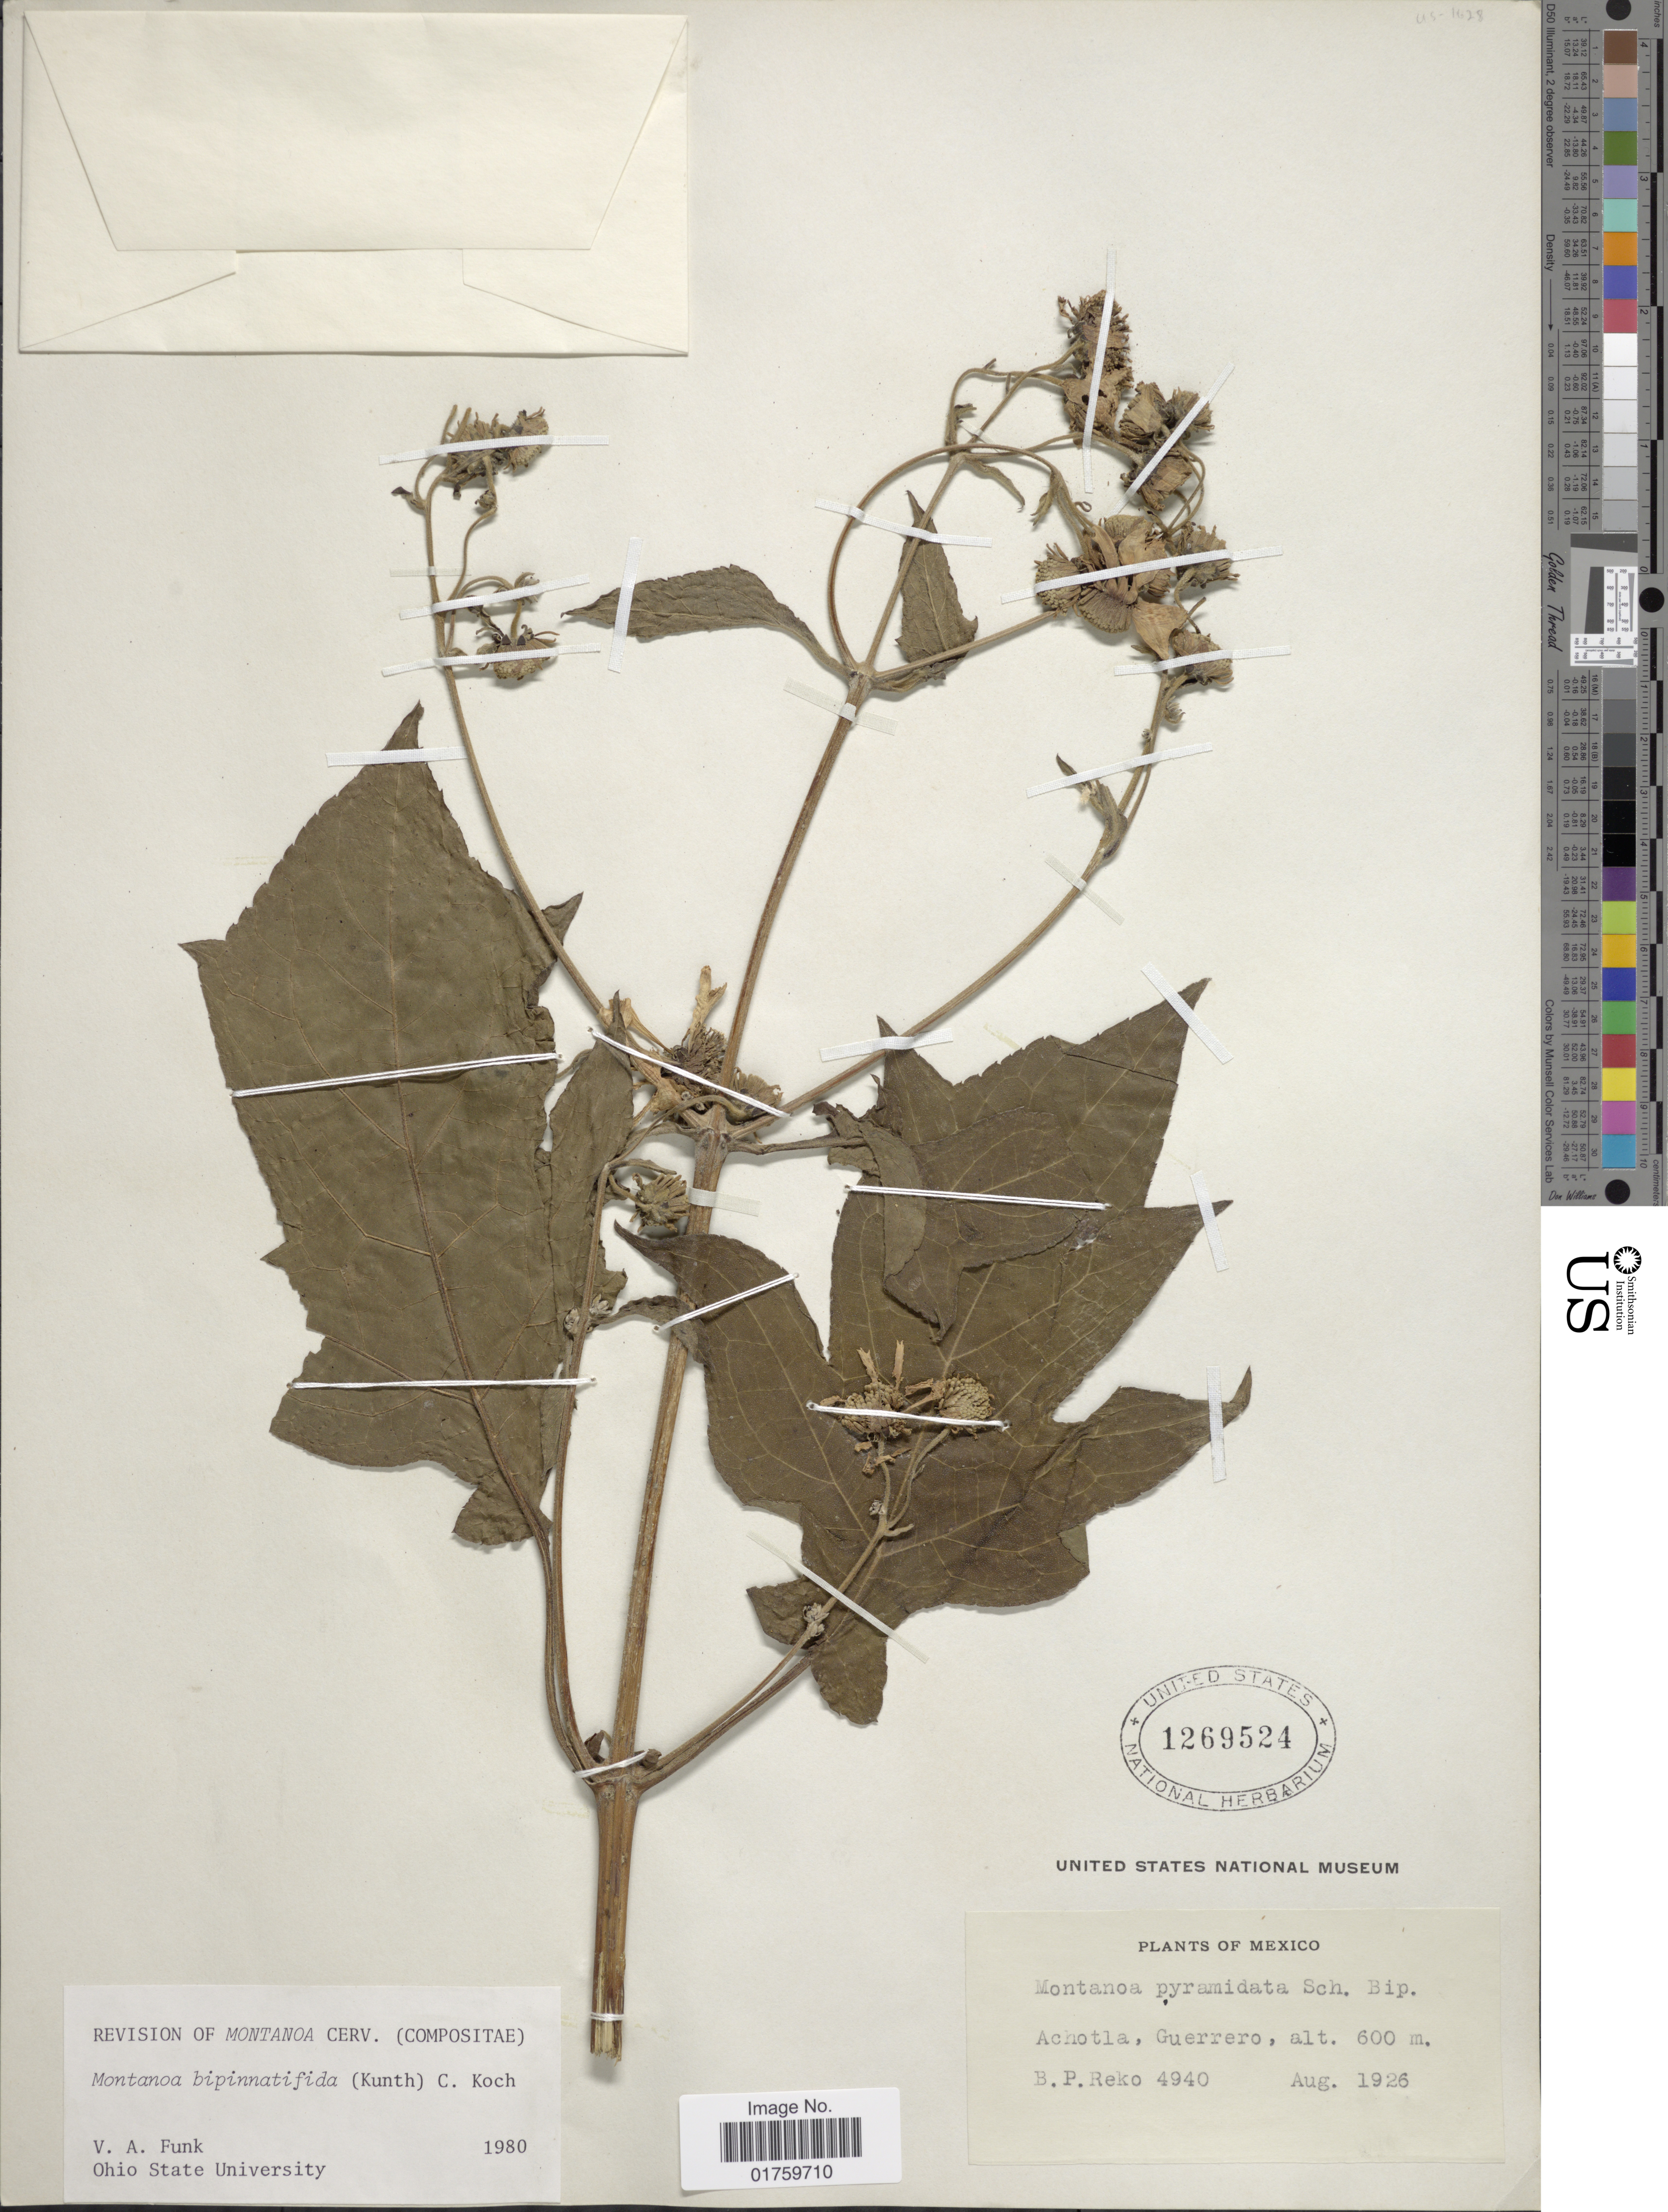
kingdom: Plantae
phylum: Tracheophyta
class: Magnoliopsida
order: Asterales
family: Asteraceae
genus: Montanoa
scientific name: Montanoa bipinnatifida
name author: (Kunth) C. Koch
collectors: B. P. Reko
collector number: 4940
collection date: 1926-08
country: Mexico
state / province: Guerrero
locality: Achotla.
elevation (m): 600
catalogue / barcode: US 1269524